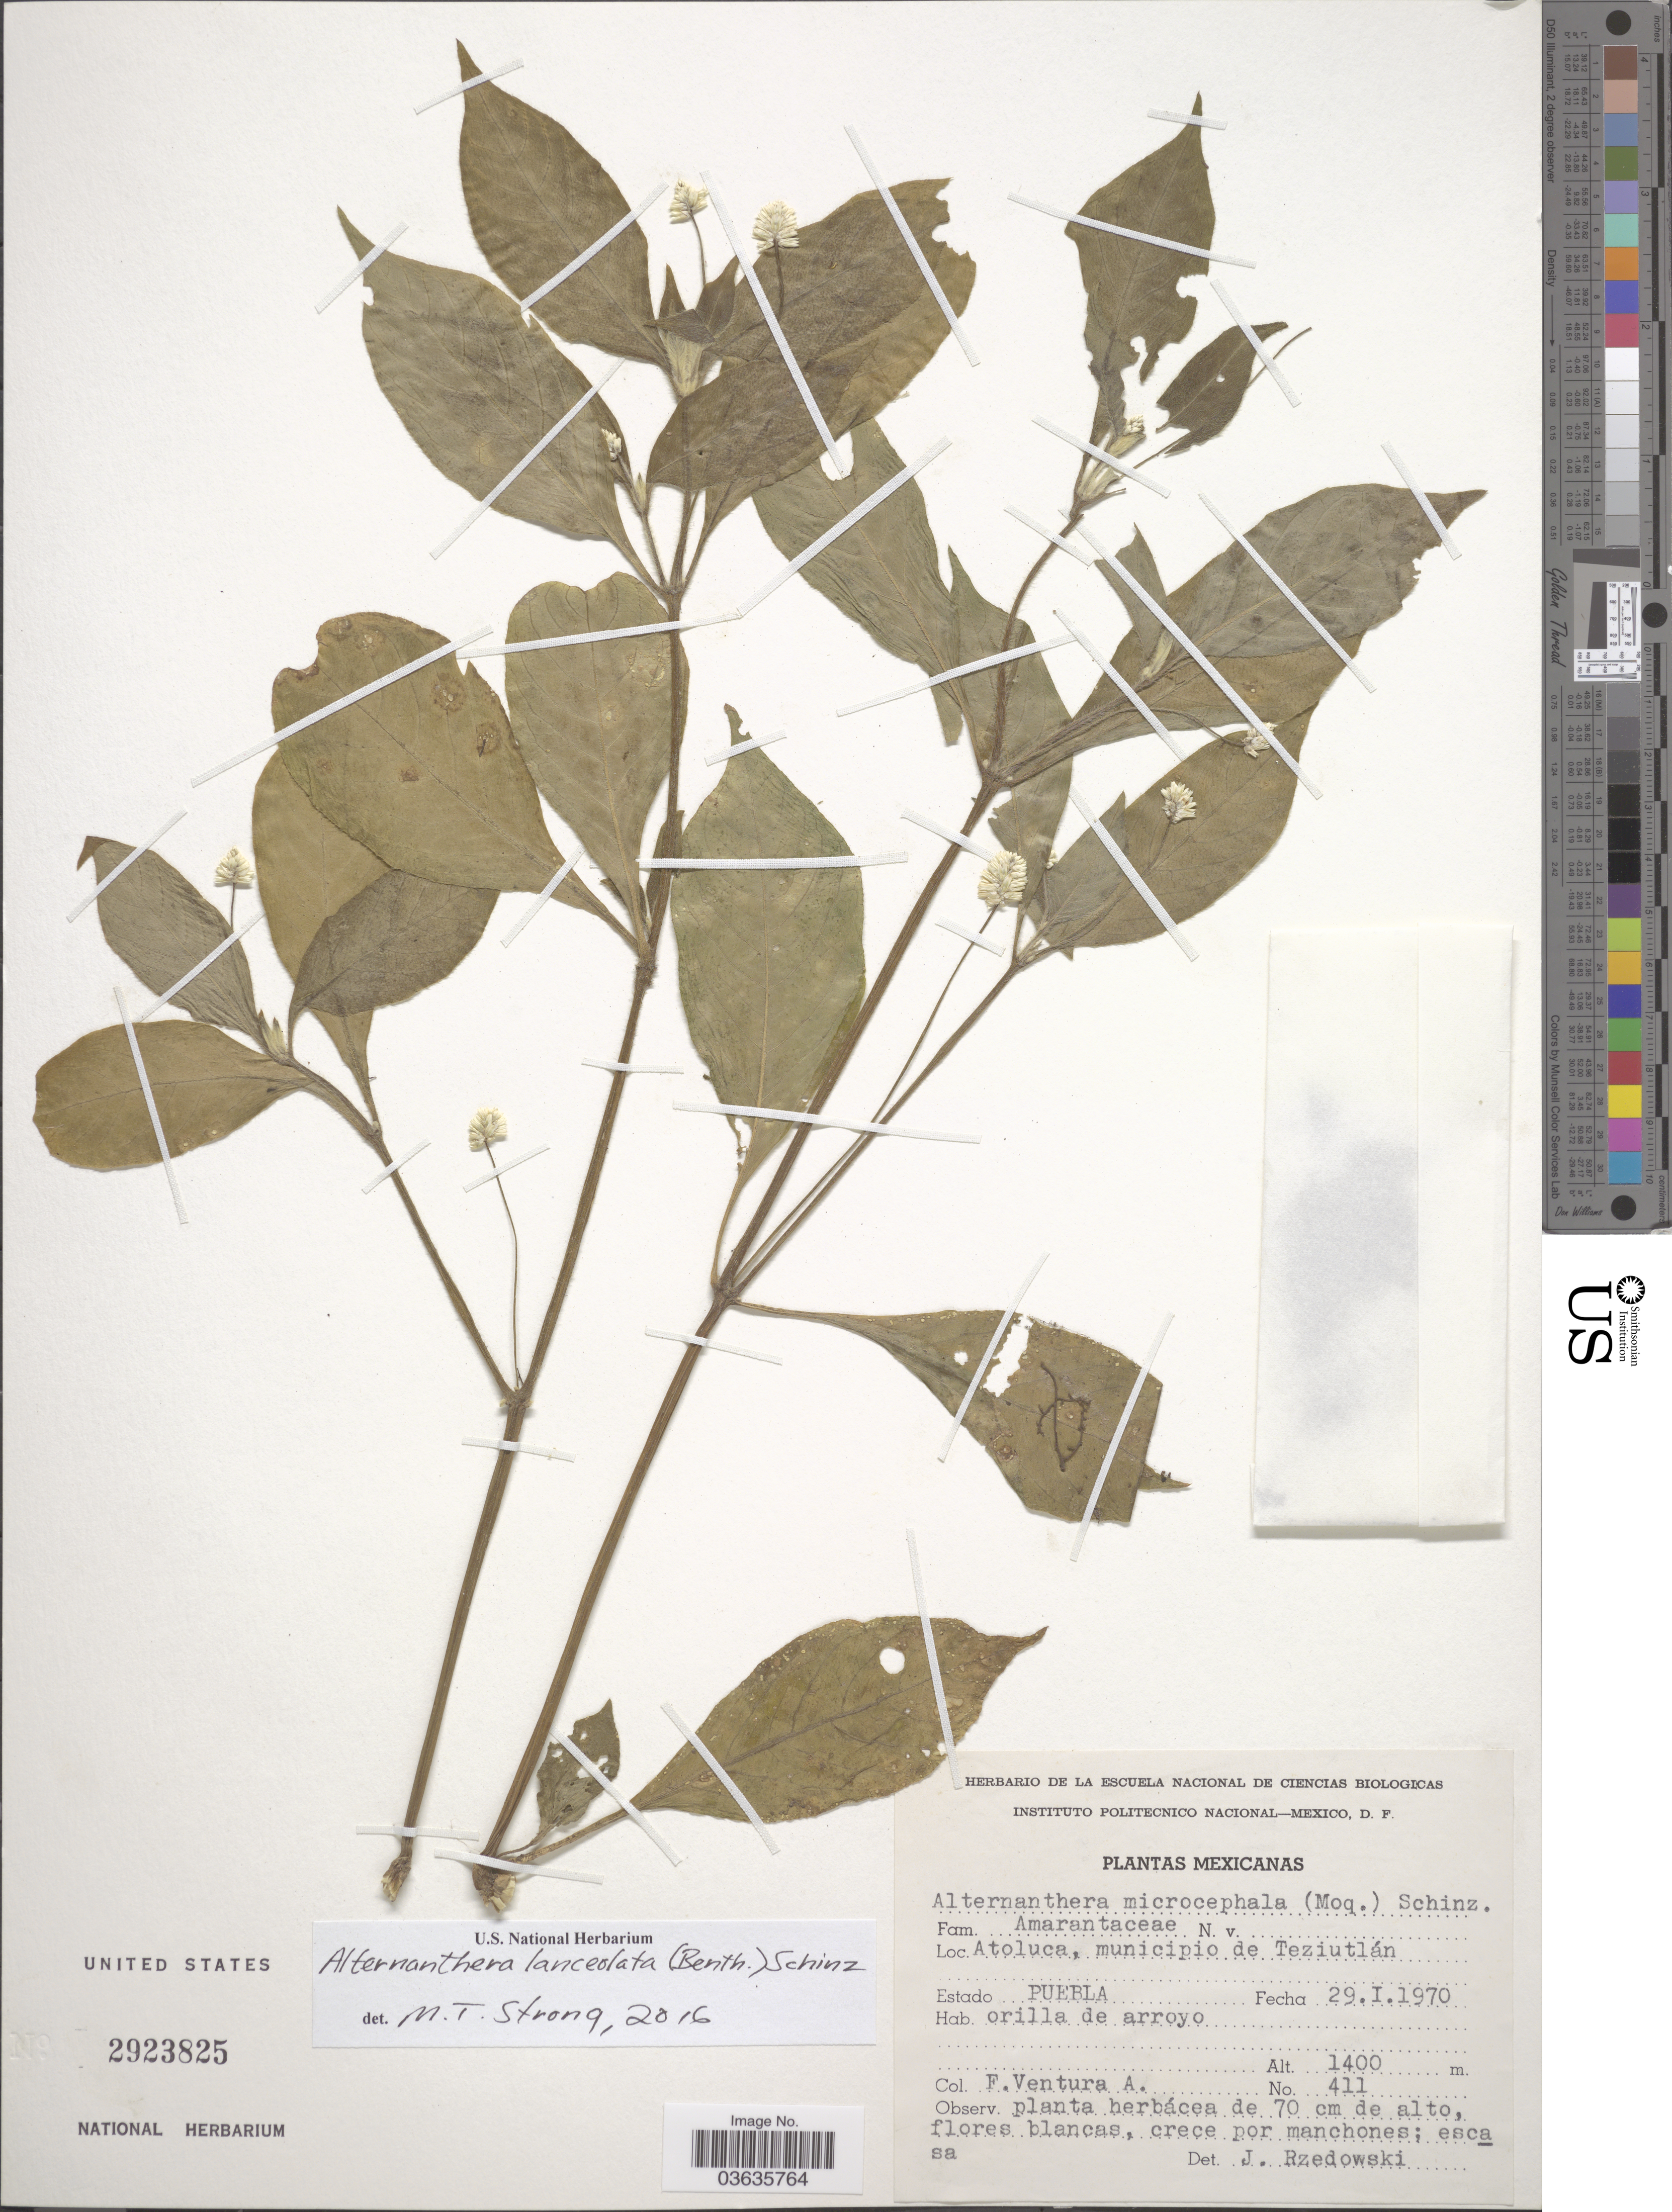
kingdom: Plantae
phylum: Tracheophyta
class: Magnoliopsida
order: Caryophyllales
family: Amaranthaceae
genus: Alternanthera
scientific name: Alternanthera lanceolata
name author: (Benth.) Schinz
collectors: F. Ventura A.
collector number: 411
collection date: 1970-01-29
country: Mexico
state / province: Puebla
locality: Atoluca, municipio de Teziutlán.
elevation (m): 1400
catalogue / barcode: US 2923825